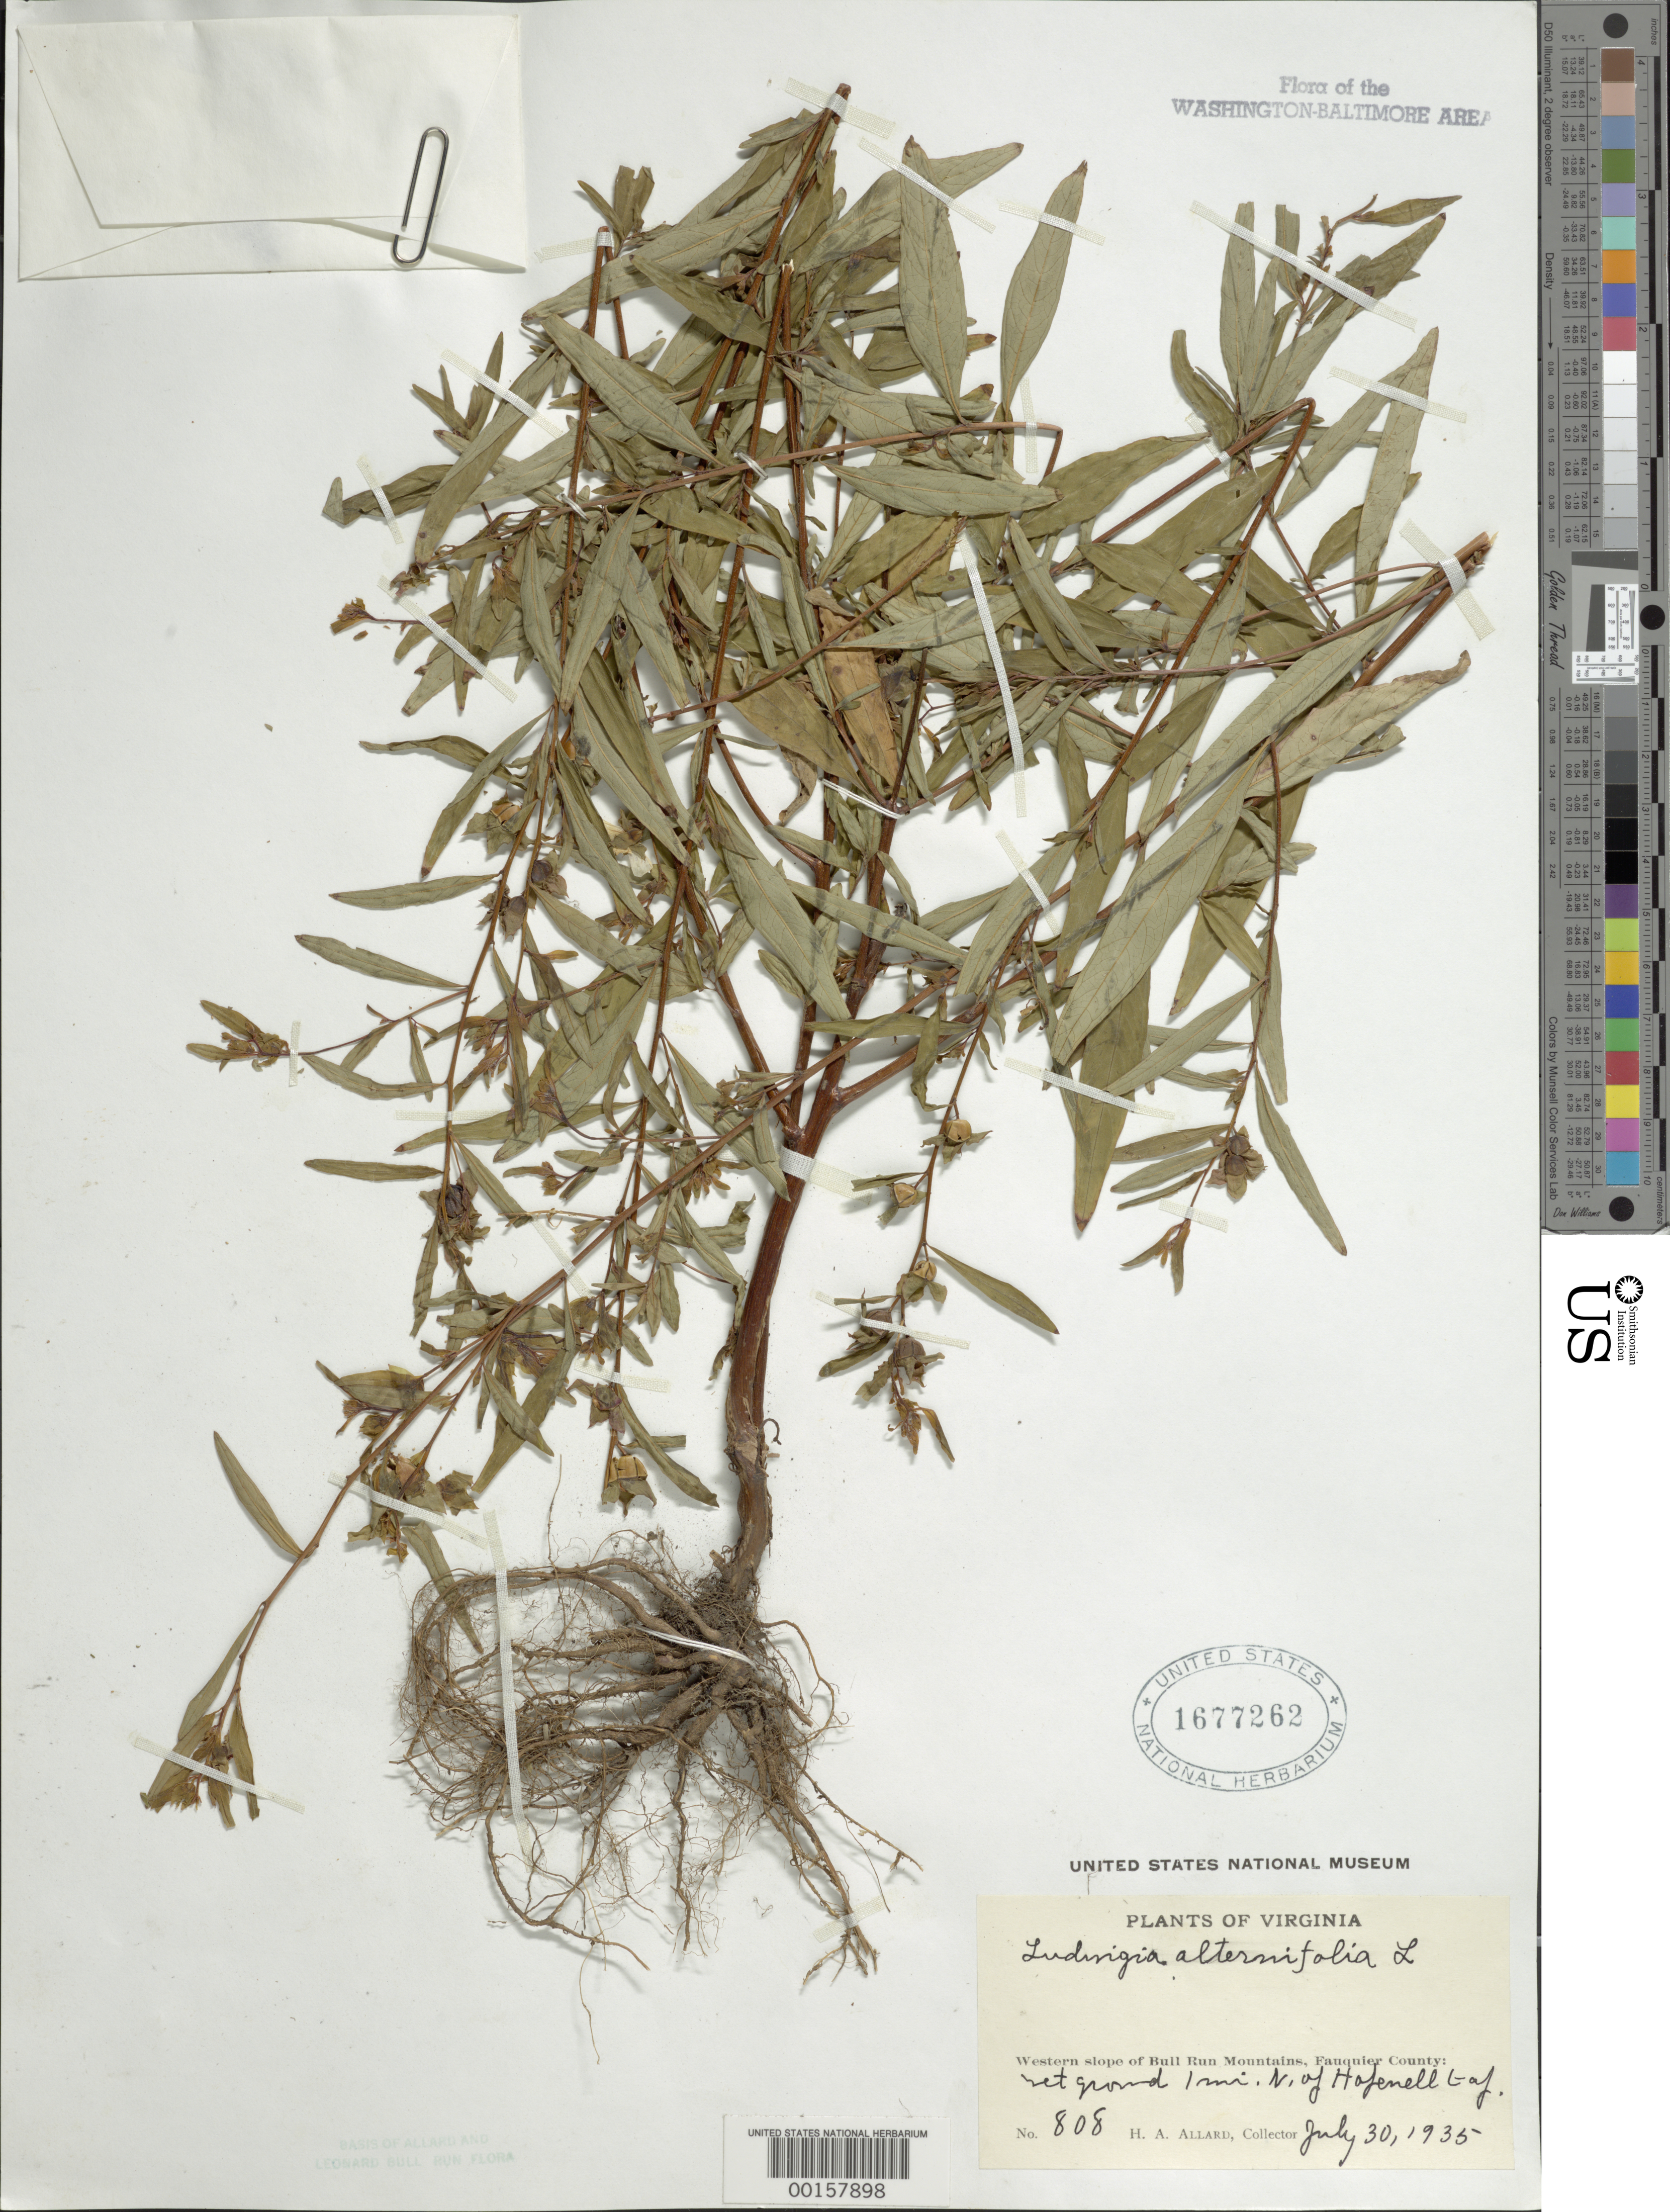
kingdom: Plantae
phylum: Tracheophyta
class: Magnoliopsida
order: Myrtales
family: Onagraceae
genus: Ludwigia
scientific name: Ludwigia alternifolia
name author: L.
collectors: H. A. Allard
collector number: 808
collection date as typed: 30 Jul 1935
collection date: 1935-07-30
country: United States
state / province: Virginia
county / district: Fauquier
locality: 1 mi. N of Hopewell Gap, western slope of Bull Run Mountains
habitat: Wet ground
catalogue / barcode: US 1677262